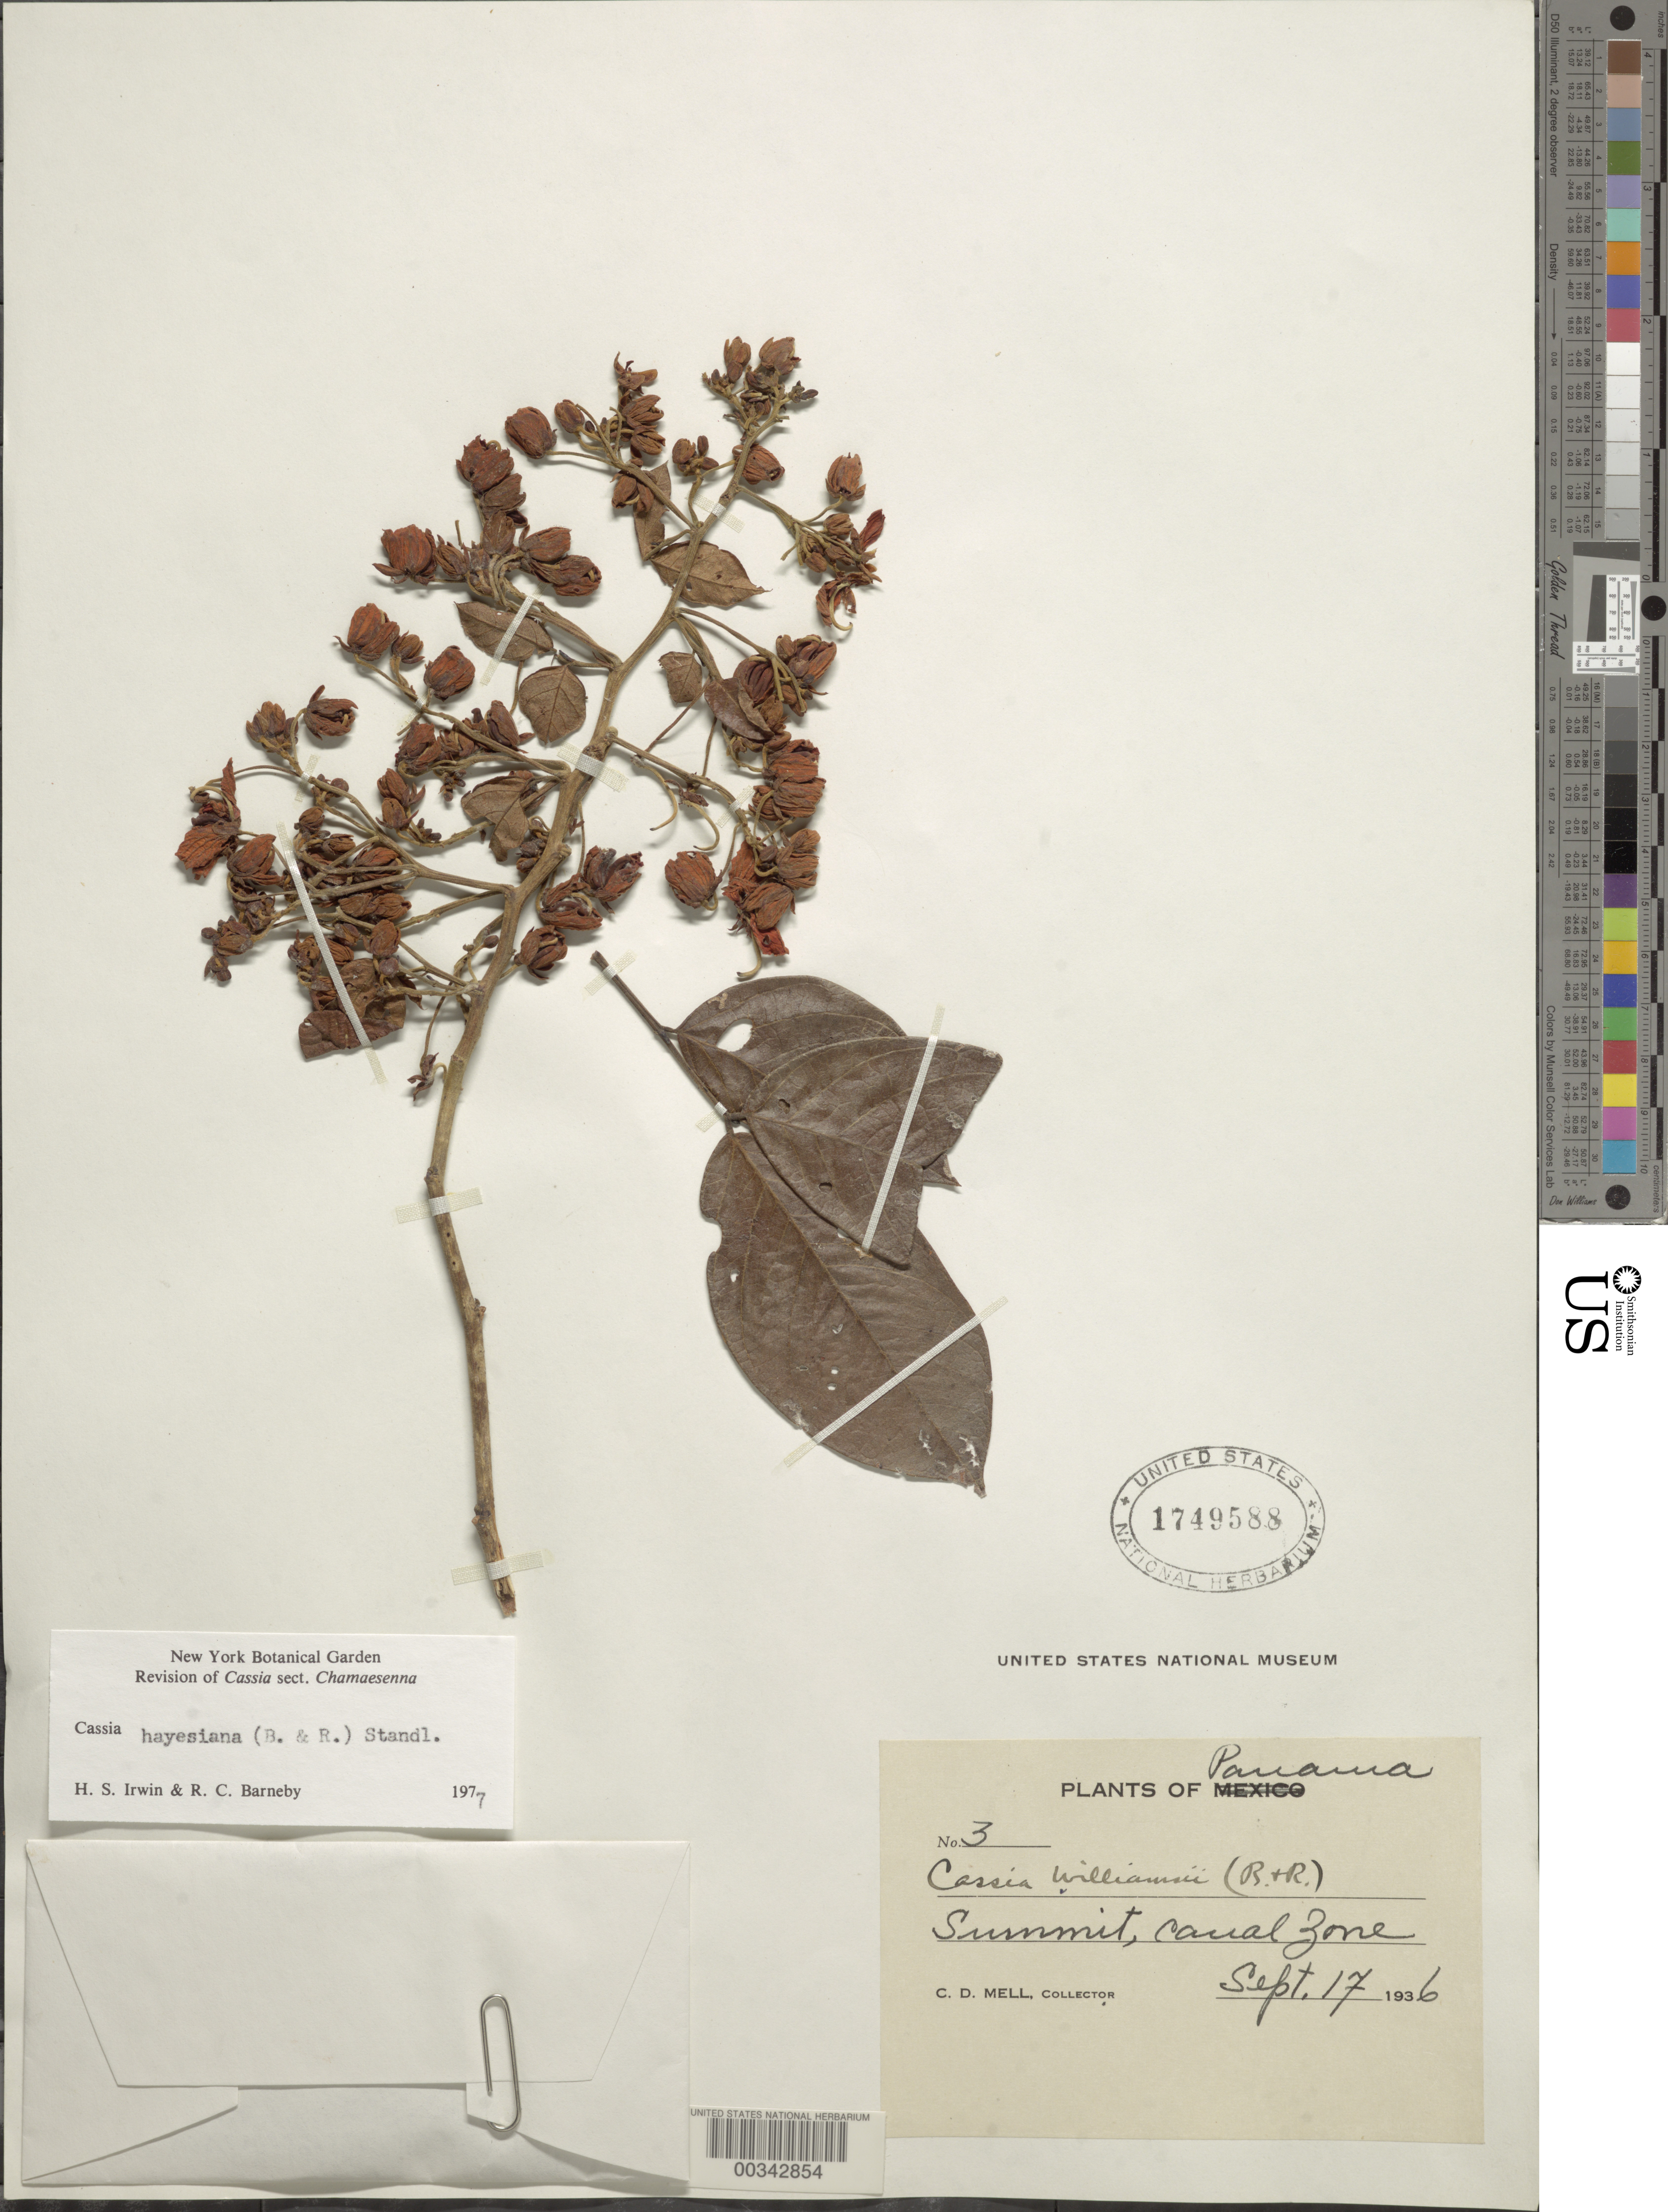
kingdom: Plantae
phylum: Tracheophyta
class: Magnoliopsida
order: Fabales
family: Fabaceae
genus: Senna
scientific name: Senna hayesiana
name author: (Britton & Rose) H.S. Irwin & Barneby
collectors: C. D. Mell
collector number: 3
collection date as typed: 17 Sep 1936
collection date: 1936-09-17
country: Panama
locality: Summit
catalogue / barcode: US 1749588